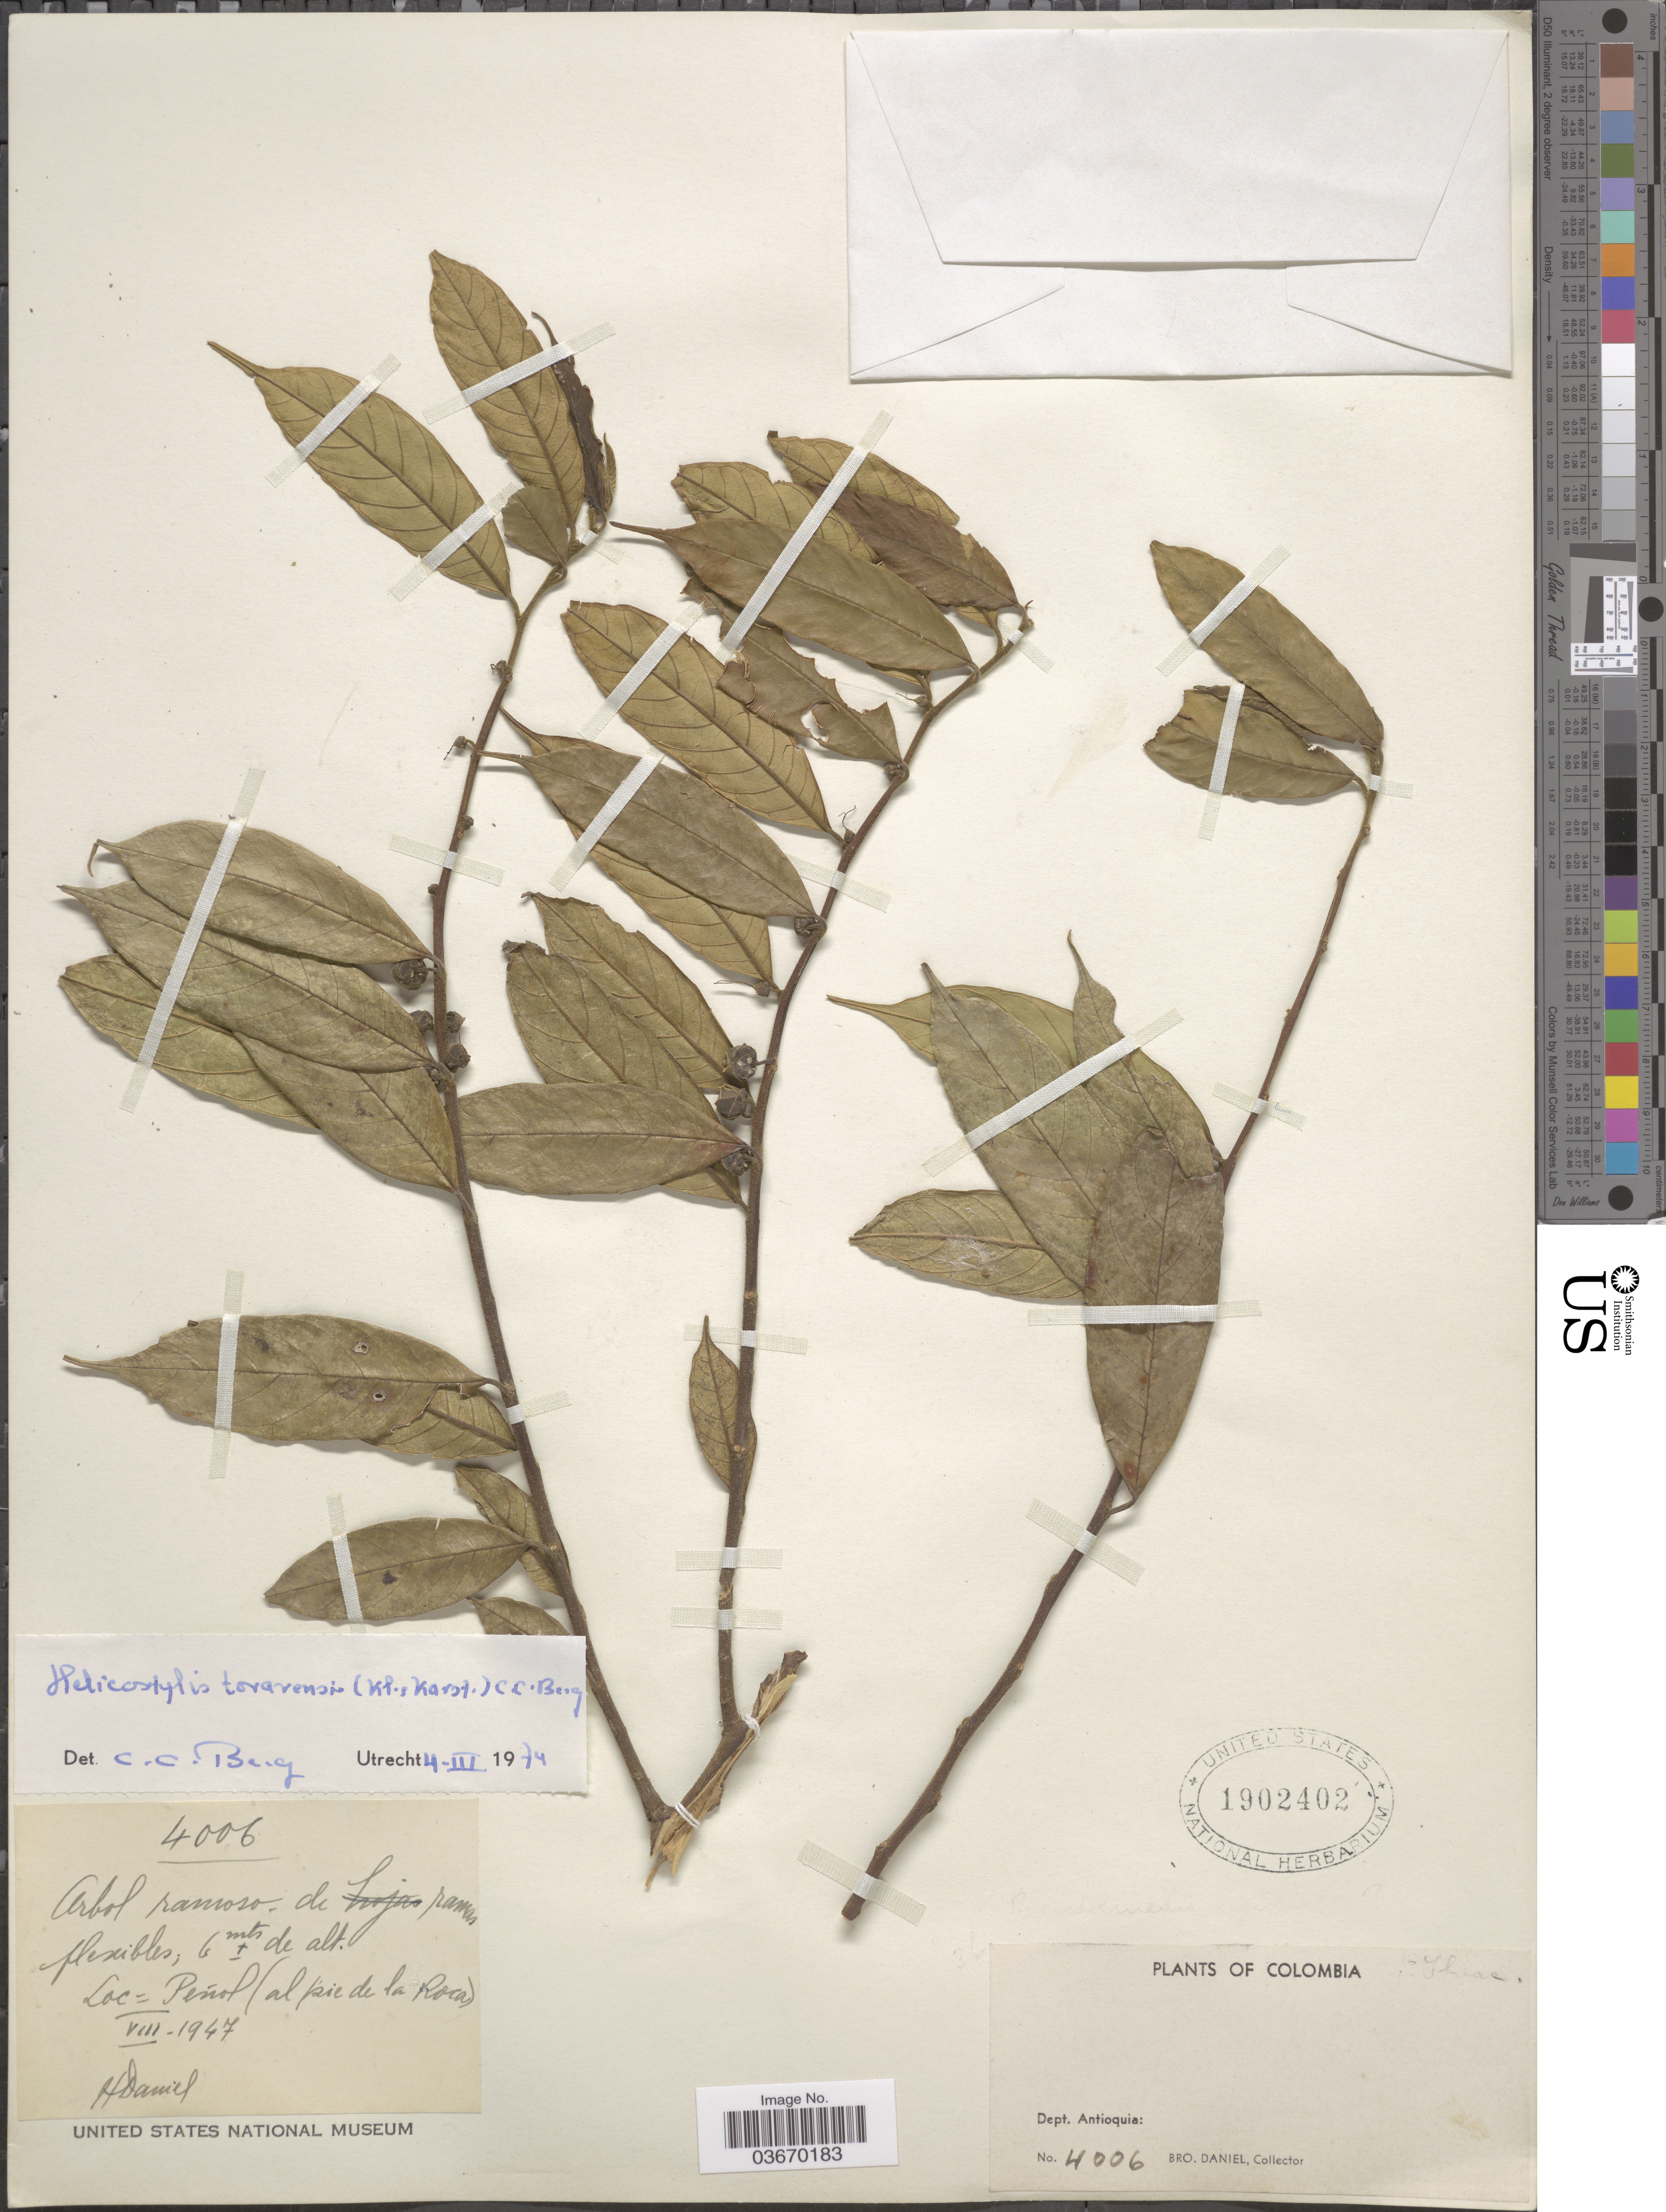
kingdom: Plantae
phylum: Tracheophyta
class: Magnoliopsida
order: Rosales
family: Moraceae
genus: Helicostylis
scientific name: Helicostylis tovarensis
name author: (Klotzsch & H. Karst.) C.C. Berg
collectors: Bro. Daniel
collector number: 4006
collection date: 1947-08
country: Colombia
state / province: Antioquia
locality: Dept. Antioquia. Peñol (al pie de la Roca).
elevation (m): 6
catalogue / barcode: US 1902402